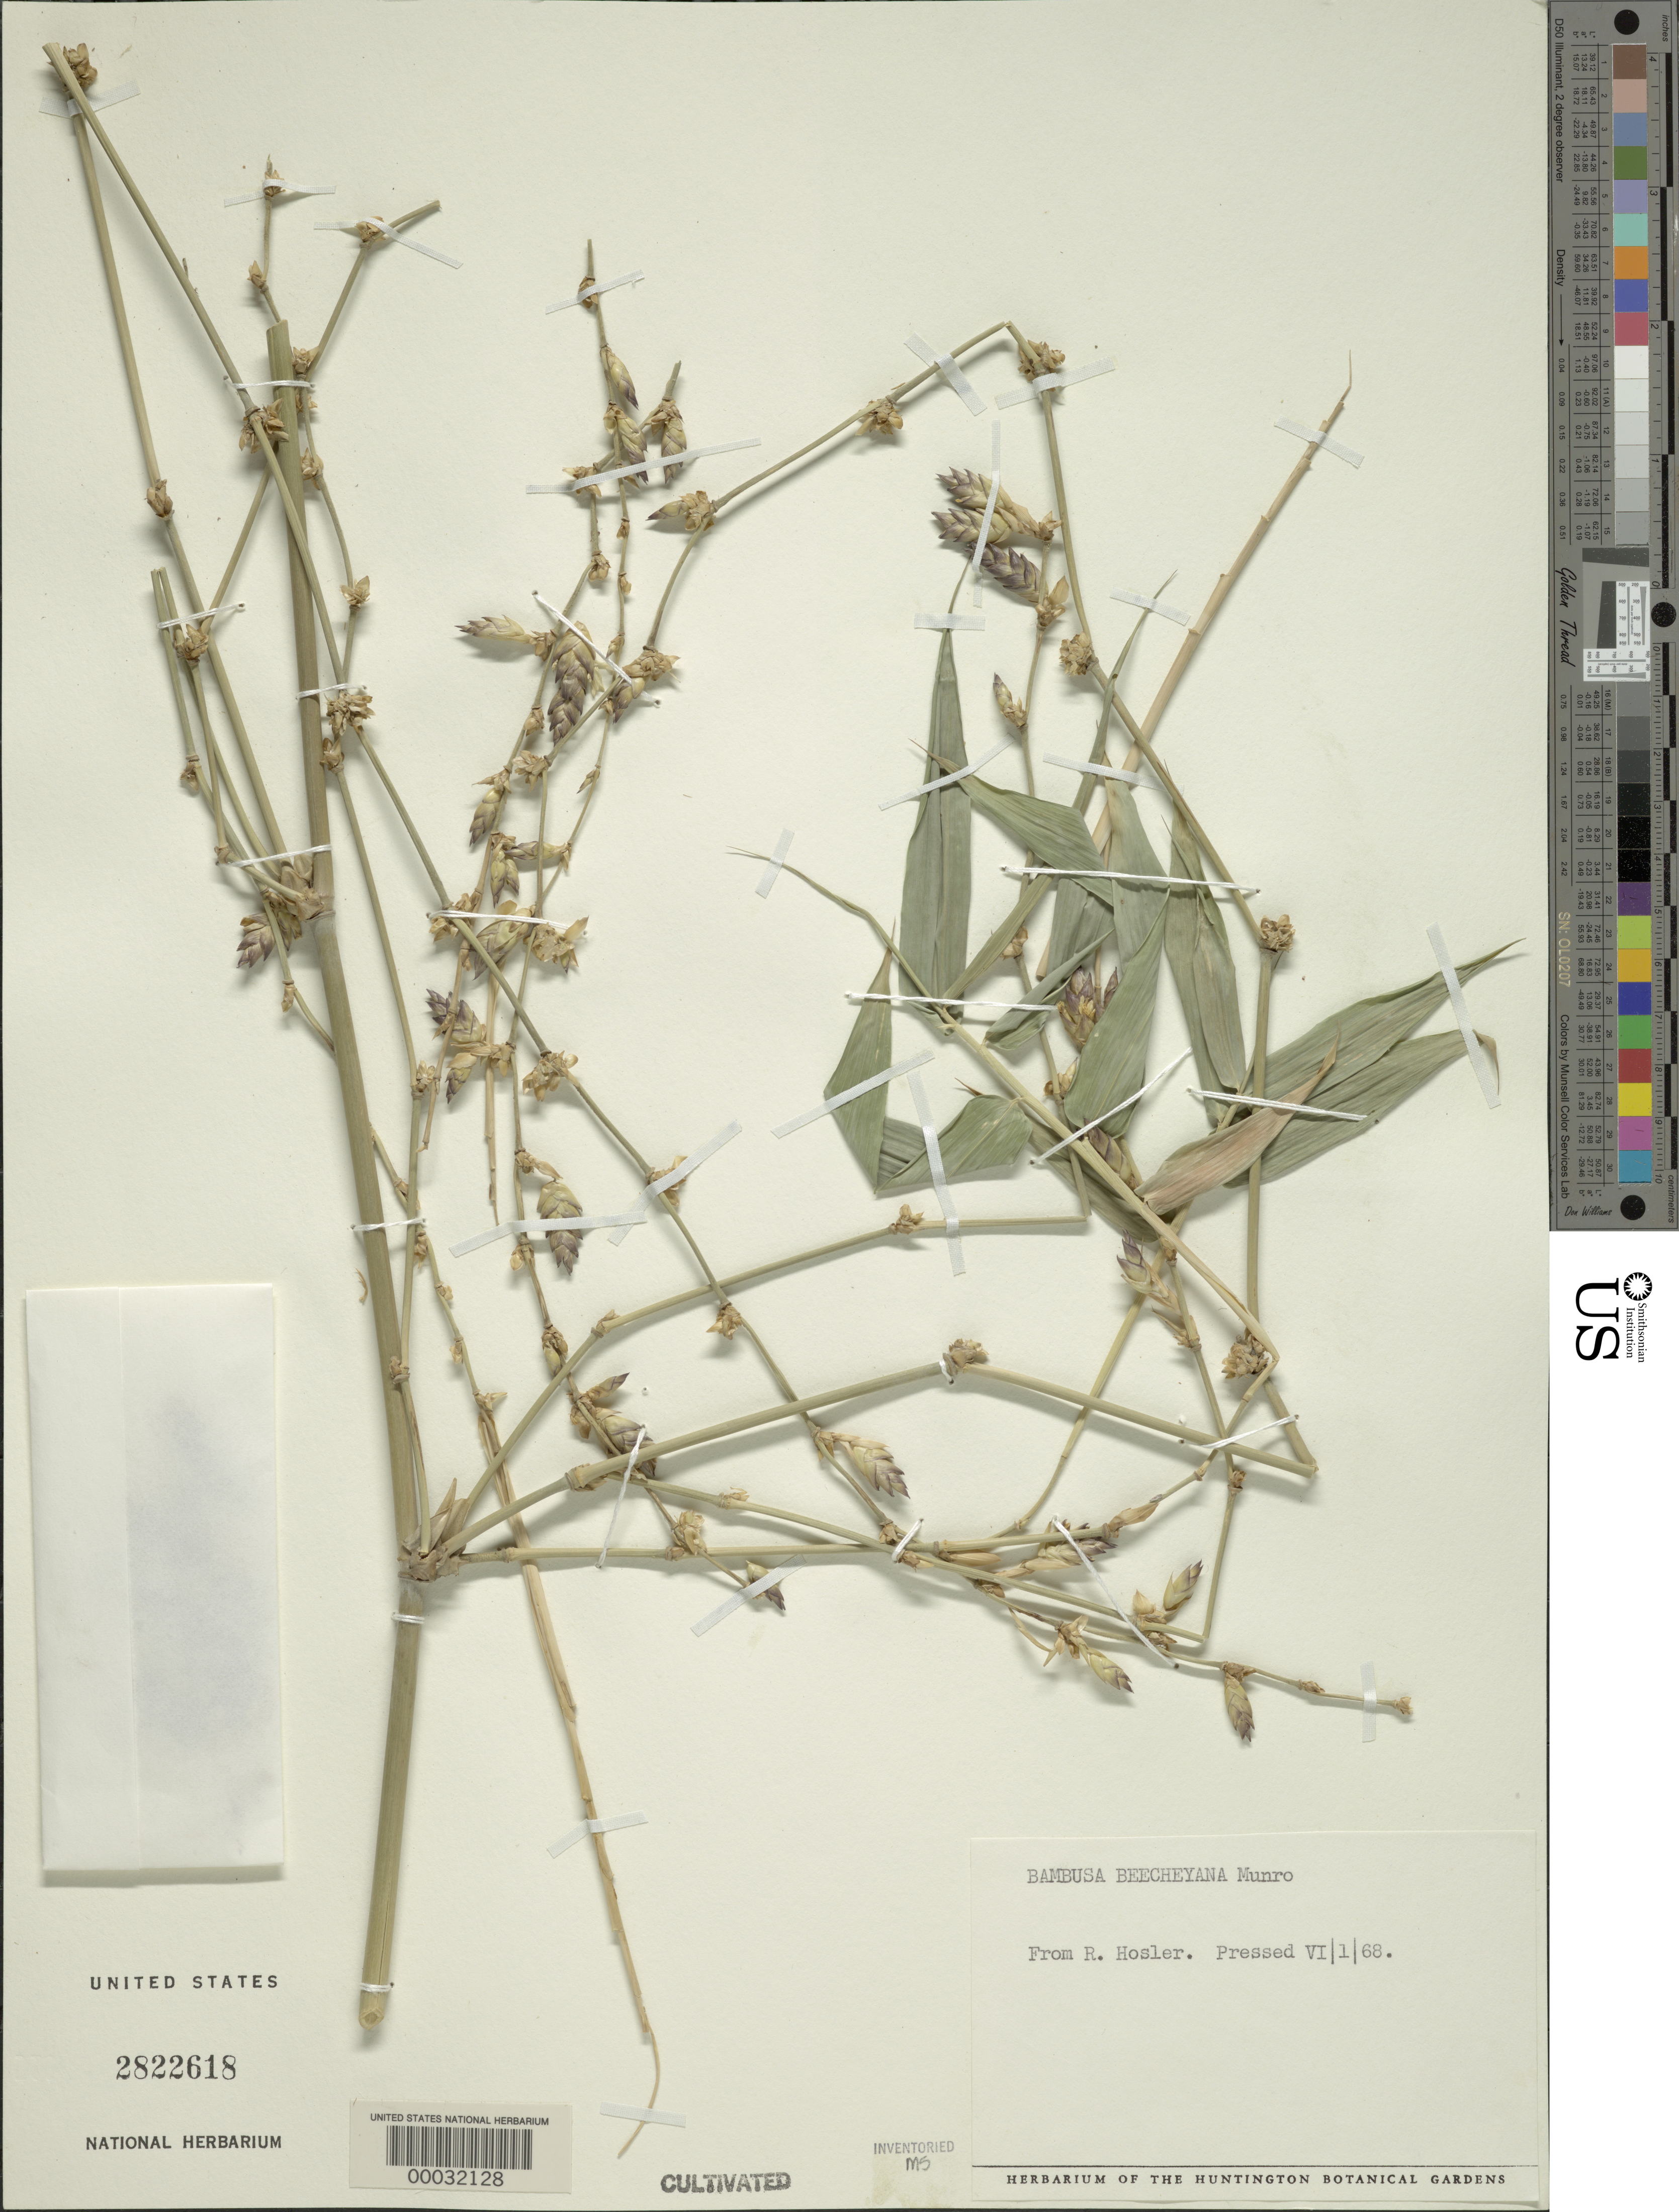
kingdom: Plantae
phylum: Tracheophyta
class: Liliopsida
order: Poales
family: Poaceae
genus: Bambusa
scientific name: Bambusa beecheyana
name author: Munro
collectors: R. Hosler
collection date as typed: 01 Jun 1968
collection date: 1968-06-01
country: Panama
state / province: Chiriquí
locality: Around San Felix.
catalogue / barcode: US 2822618